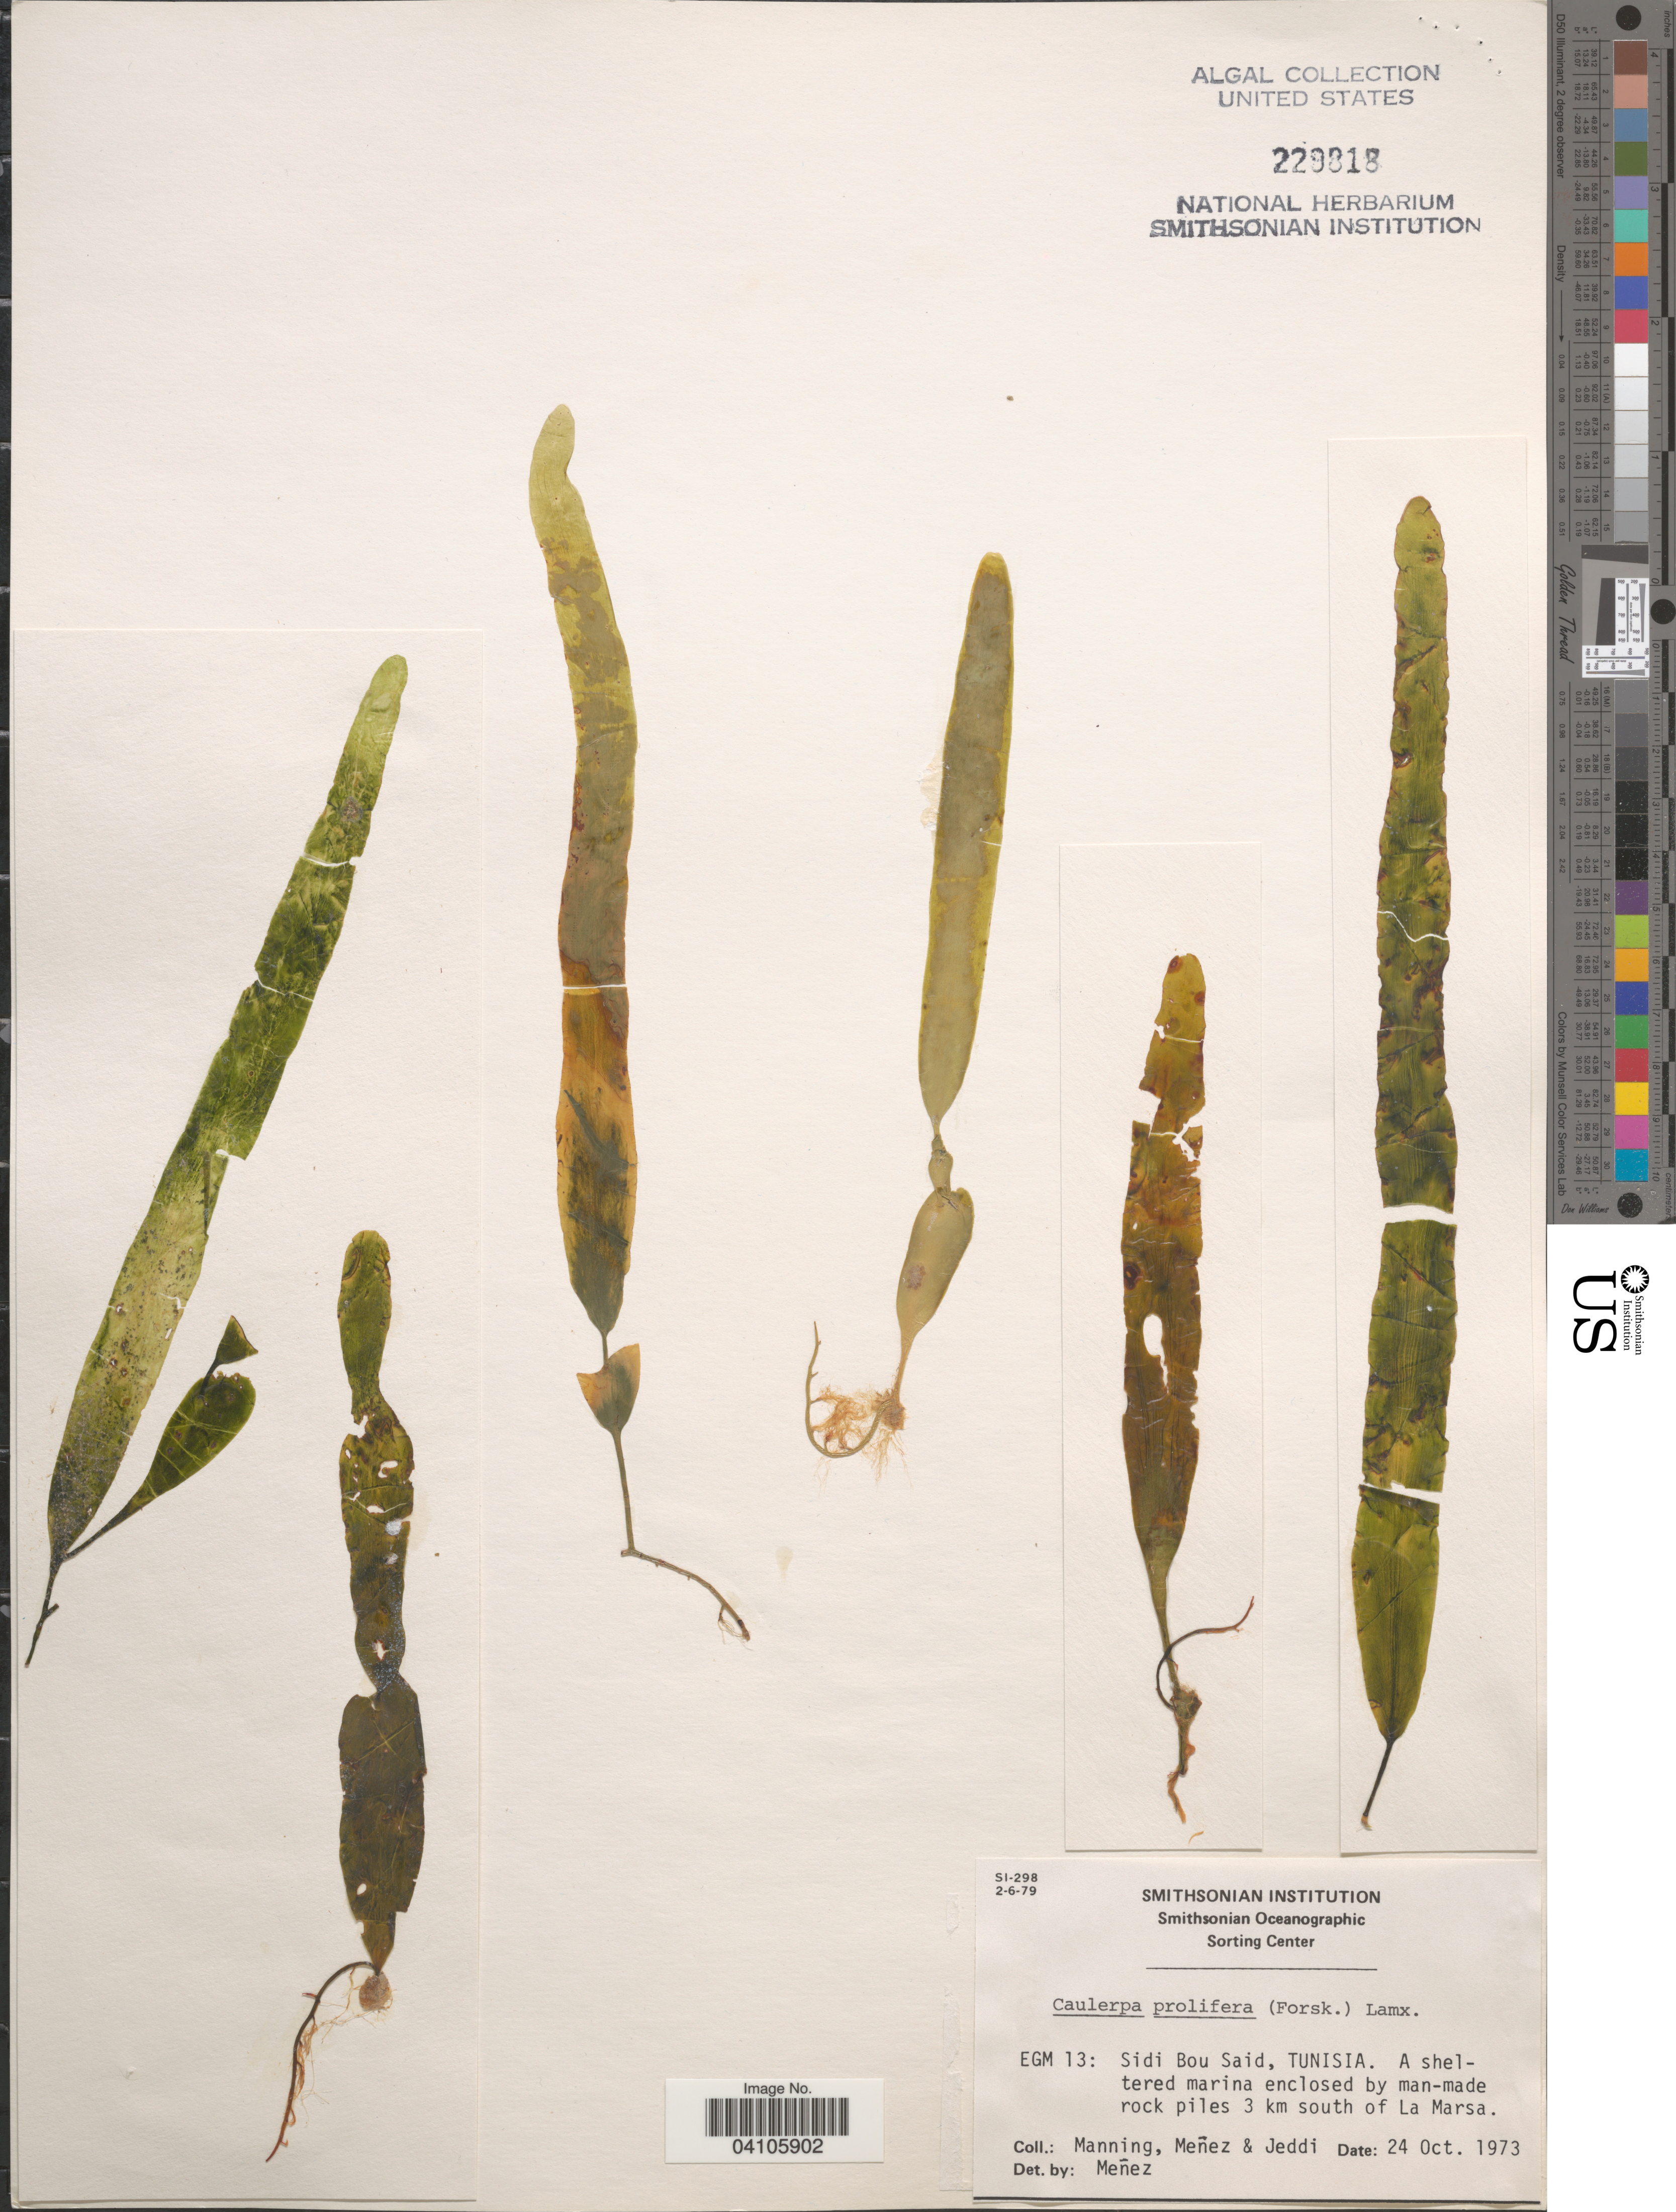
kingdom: Plantae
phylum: Chlorophyta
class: Ulvophyceae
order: Bryopsidales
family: Caulerpaceae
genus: Caulerpa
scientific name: Caulerpa prolifera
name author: (Forssk.) J.V.Lamouroux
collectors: Manning, Menez & -. Jeddi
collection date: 1973-10-24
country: Tunisia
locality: EGM 13: Sidi Bou Said. A sheltered marina enclosed by man-made rock piles 3 km south of La Marsa.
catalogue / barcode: US 229818